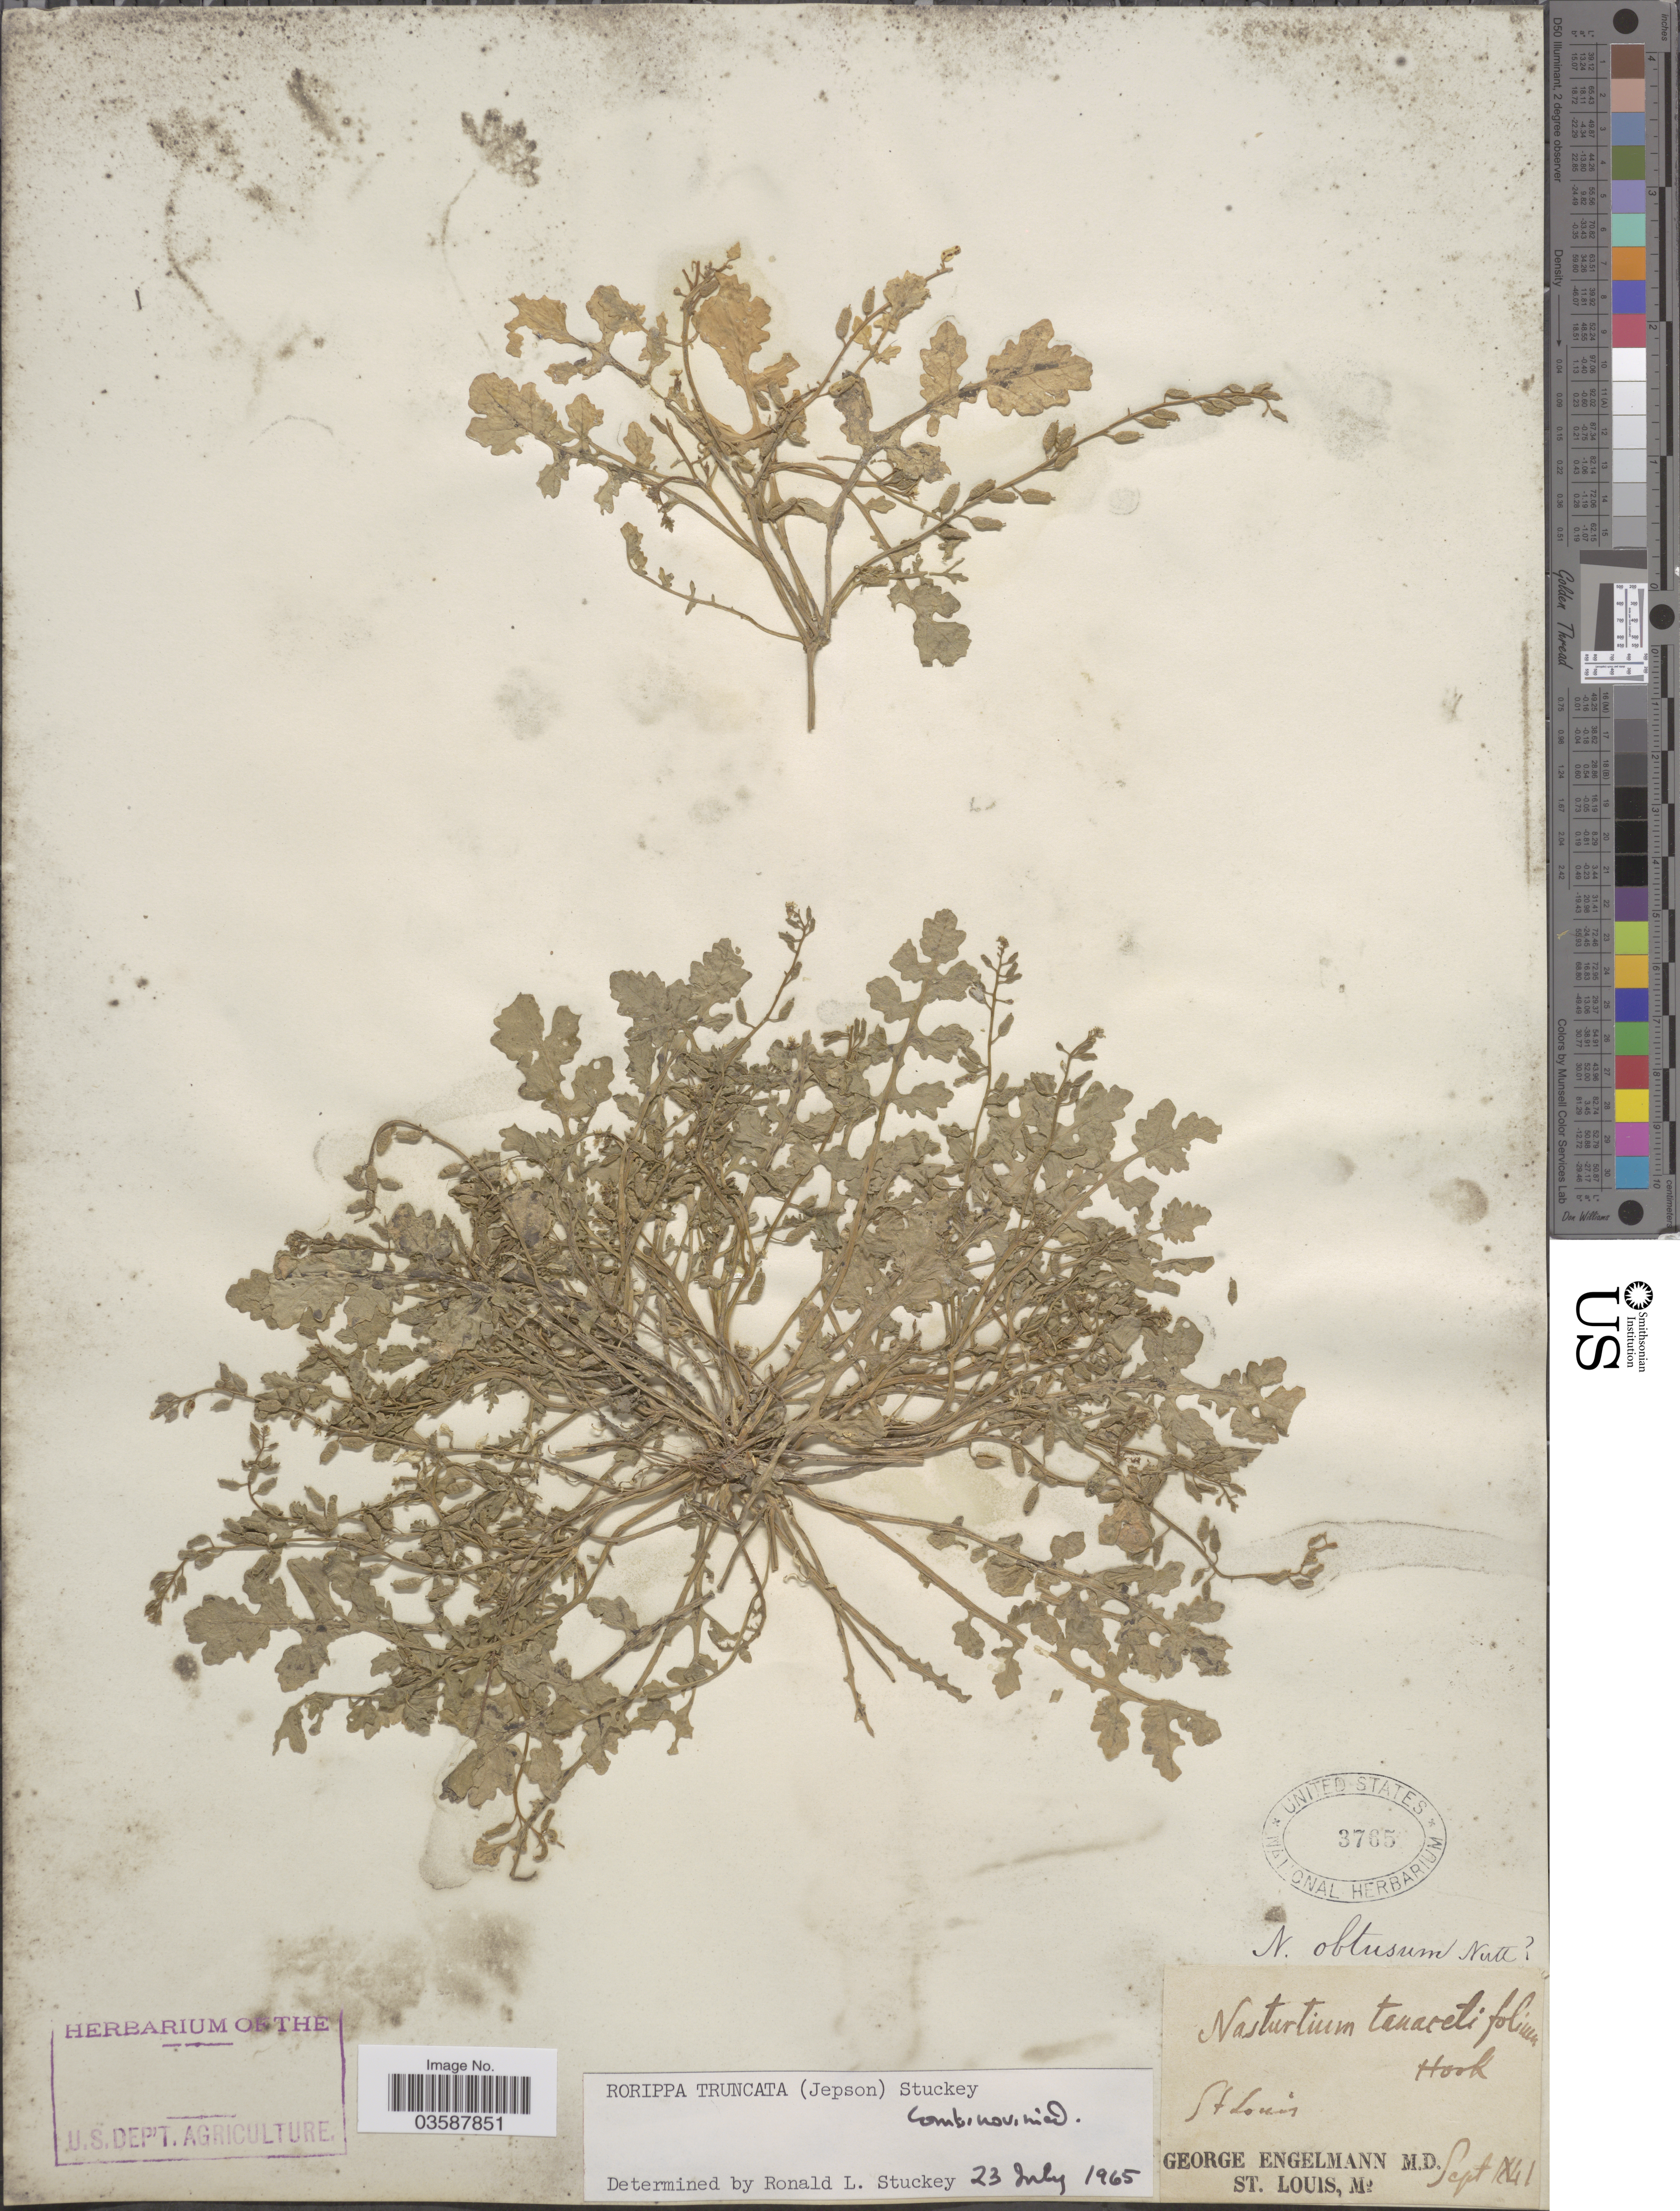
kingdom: Plantae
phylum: Tracheophyta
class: Magnoliopsida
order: Brassicales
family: Brassicaceae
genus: Rorippa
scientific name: Rorippa truncata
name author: (Jeps.) Stuckey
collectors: G. Engelmann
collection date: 1841-09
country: United States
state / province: Missouri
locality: St. Louis.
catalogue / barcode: US 3765